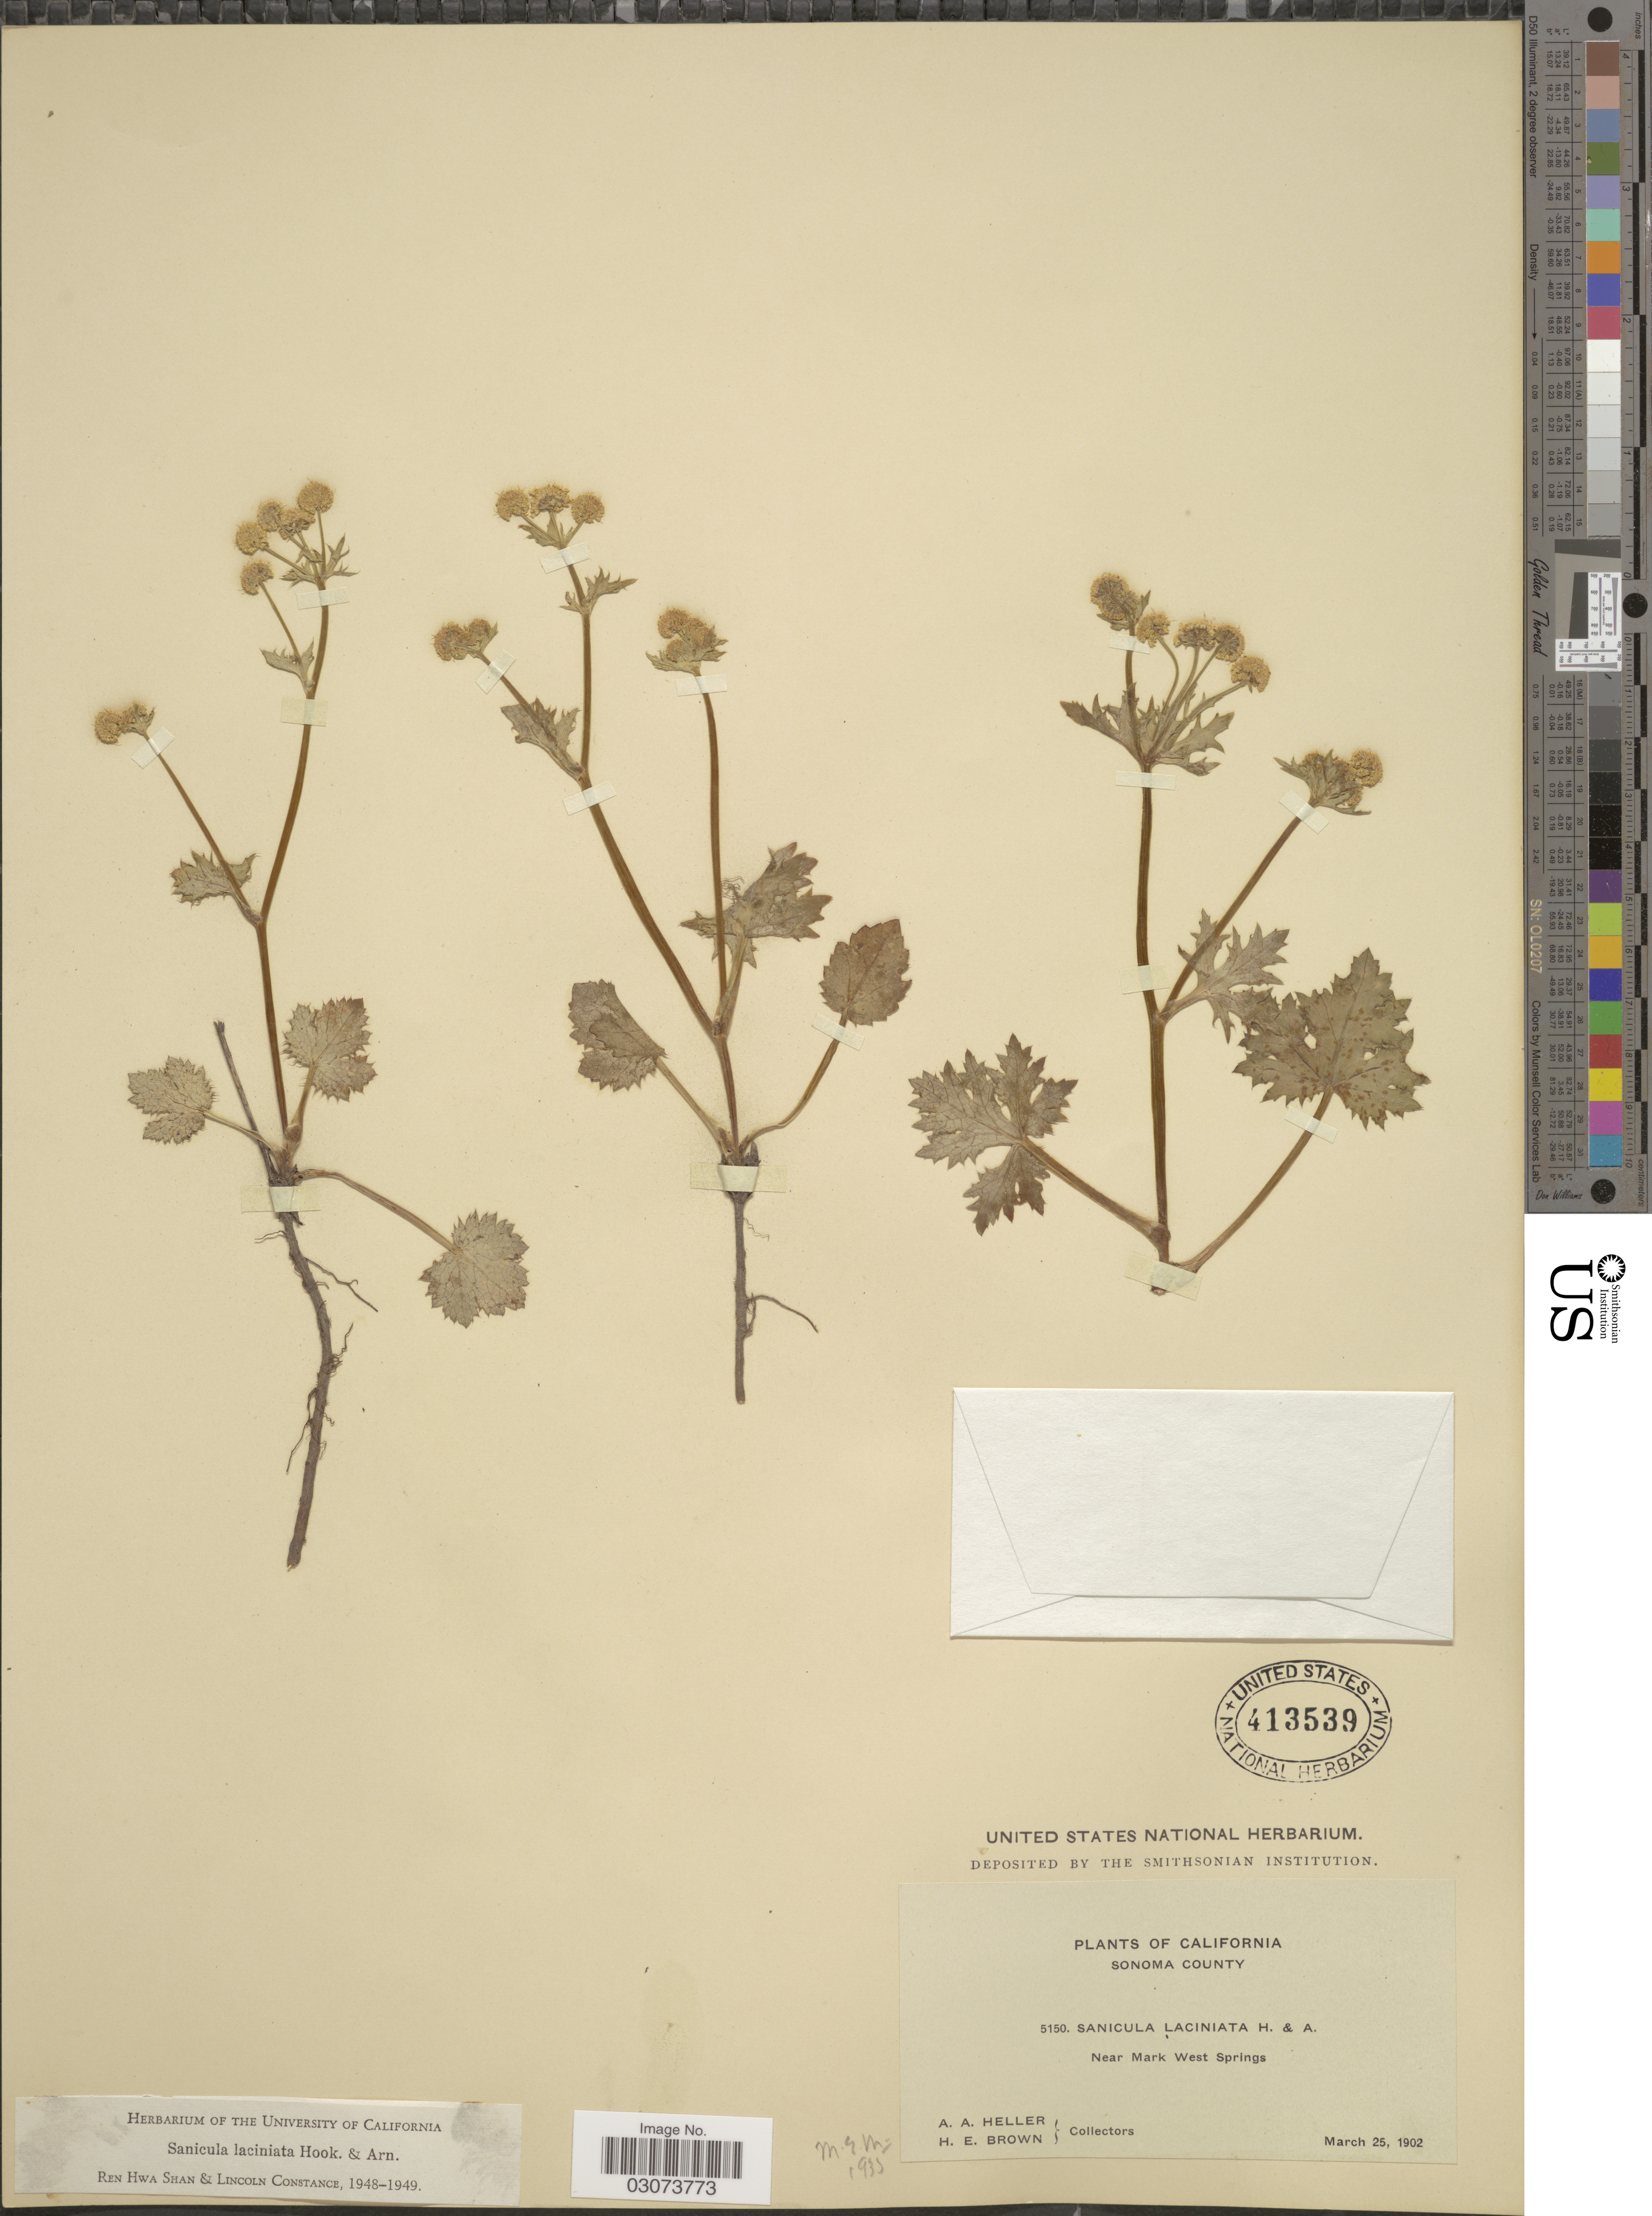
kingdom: Plantae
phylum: Tracheophyta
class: Magnoliopsida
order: Apiales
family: Apiaceae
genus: Sanicula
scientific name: Sanicula laciniata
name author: Hook. & Arn.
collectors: A. A. Heller & H. E. Brown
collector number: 5150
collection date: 1902-03-25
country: United States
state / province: California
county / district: Sonoma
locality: Sonoma County. Near Mark West Springs.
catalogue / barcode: US 413539